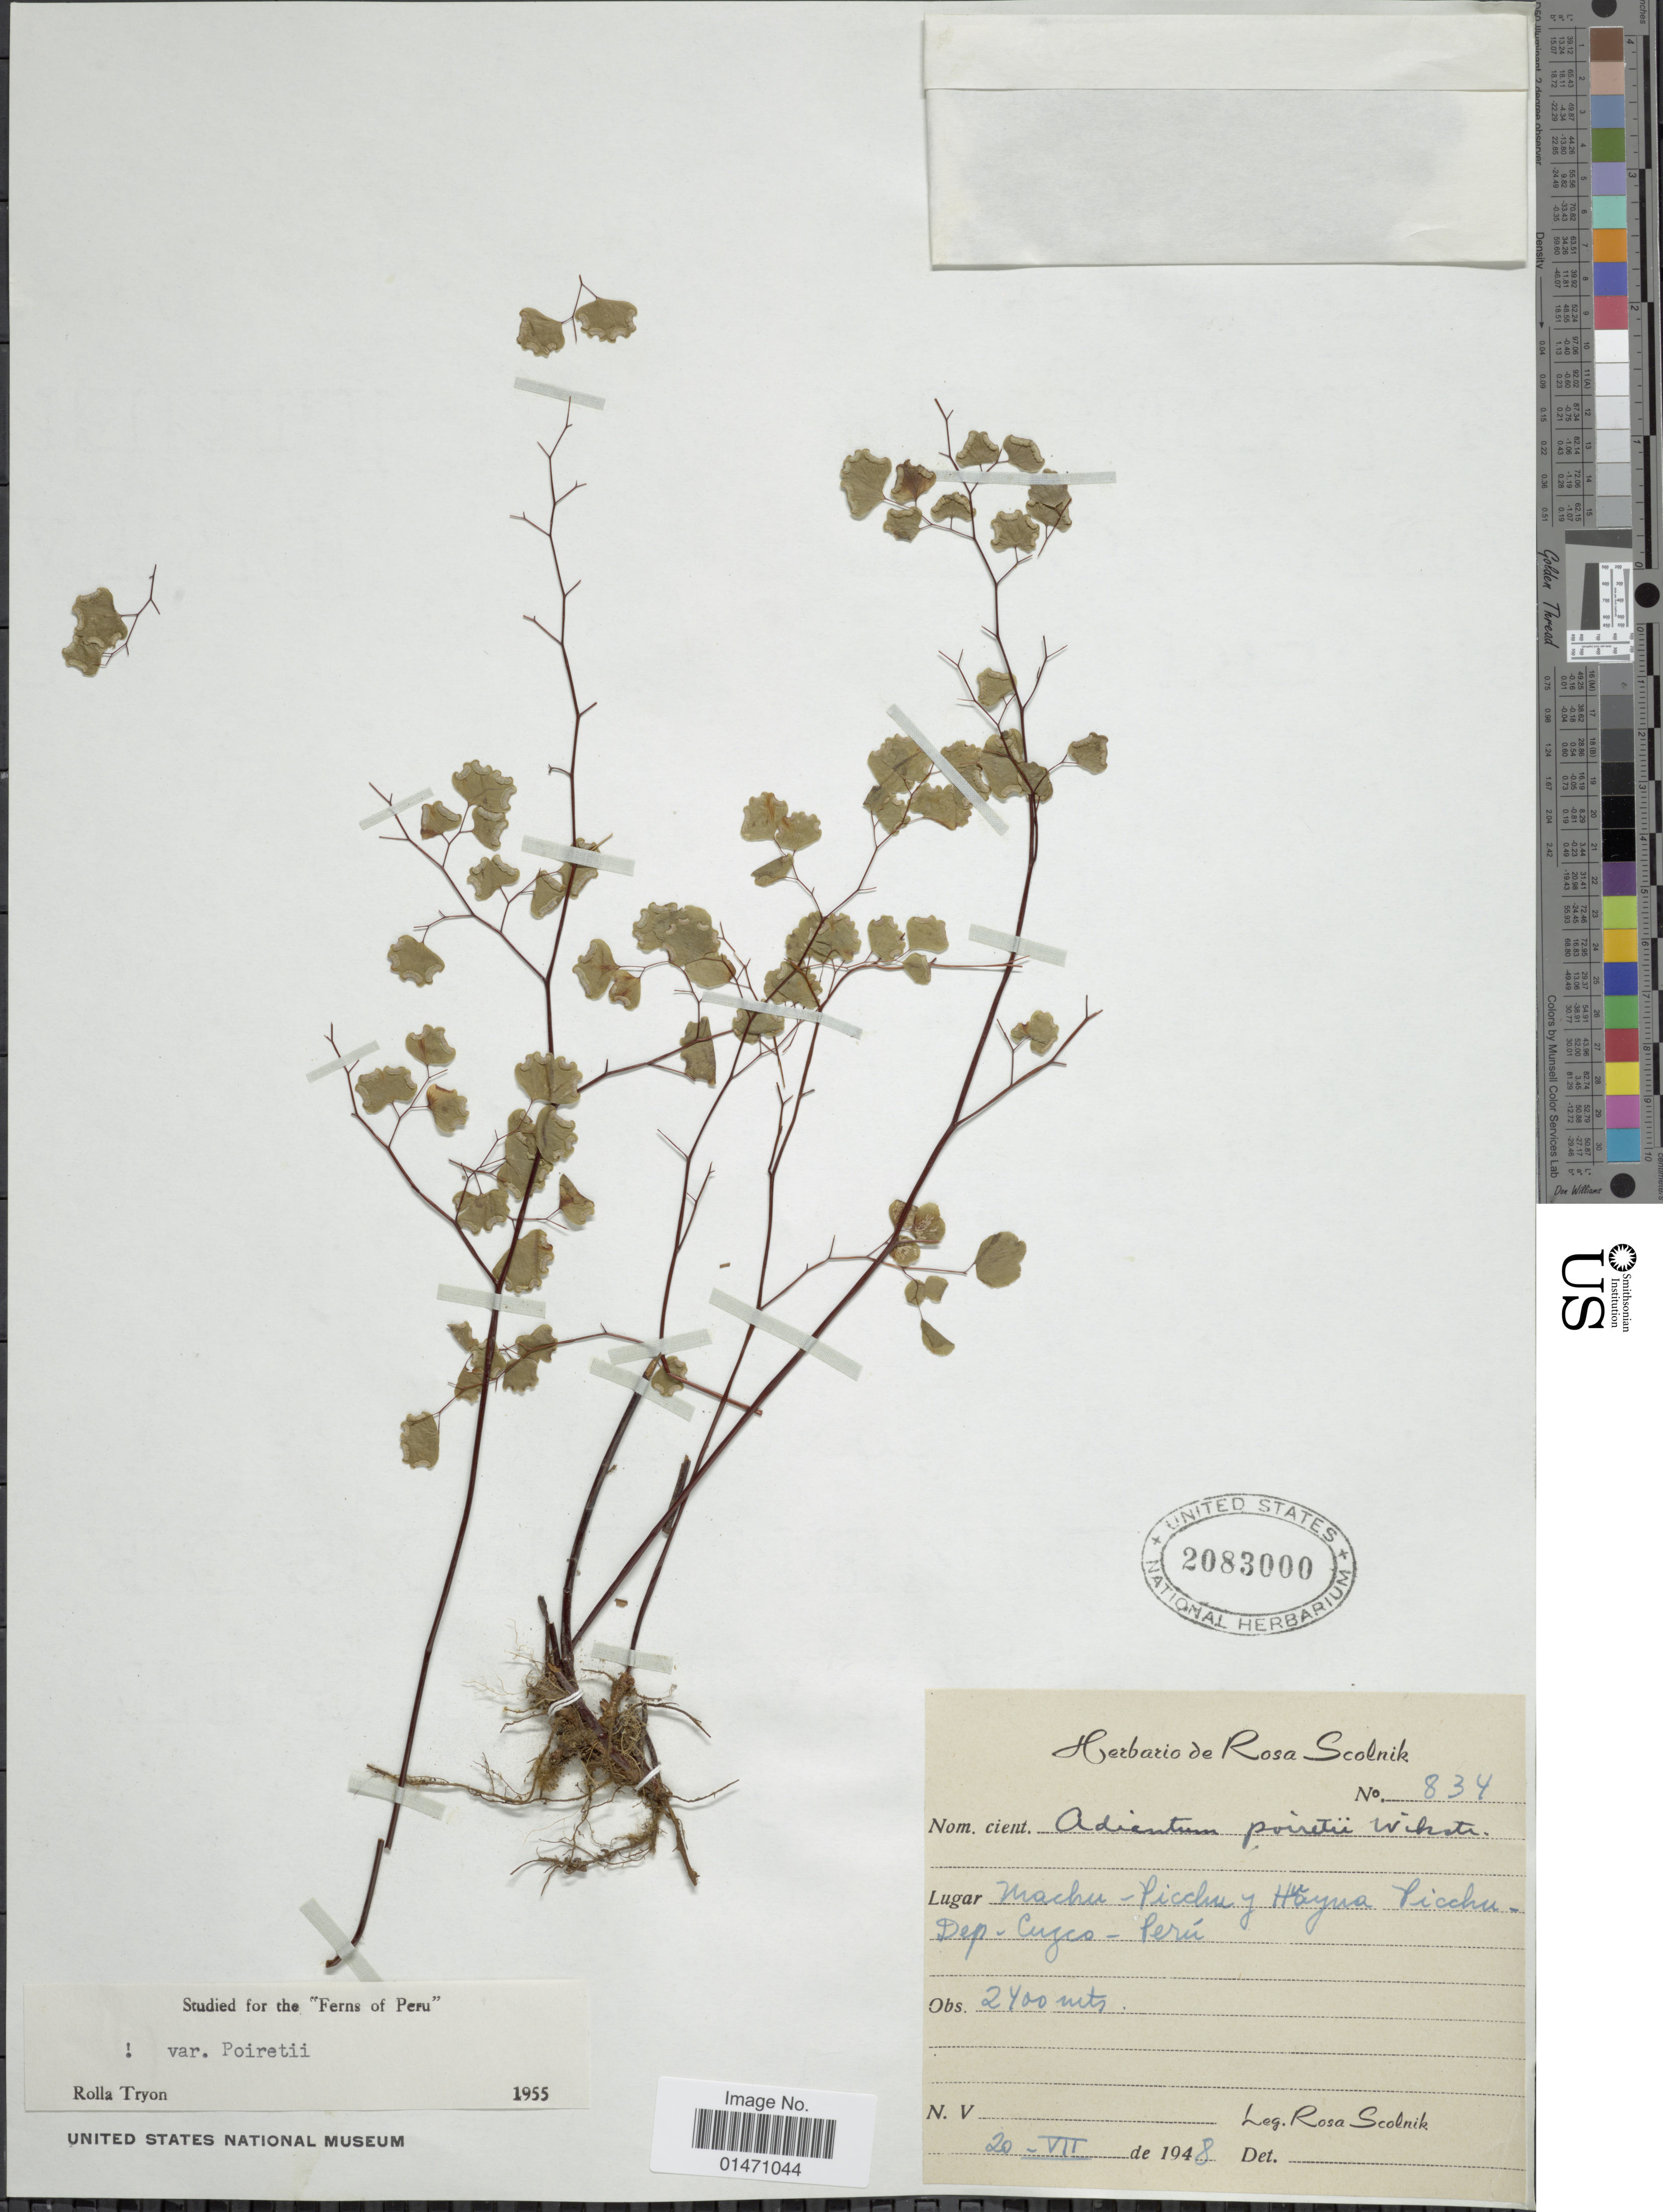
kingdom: Plantae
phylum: Tracheophyta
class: Polypodiopsida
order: Polypodiales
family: Pteridaceae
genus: Adiantum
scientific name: Adiantum poiretii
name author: Wikstr.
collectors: R. Scolnik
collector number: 834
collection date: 1948-07-20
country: Peru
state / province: Cusco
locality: Machu-Picchu y Hayua Picchu-Dep.-Cusco-Péru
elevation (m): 2400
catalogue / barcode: US 2083000